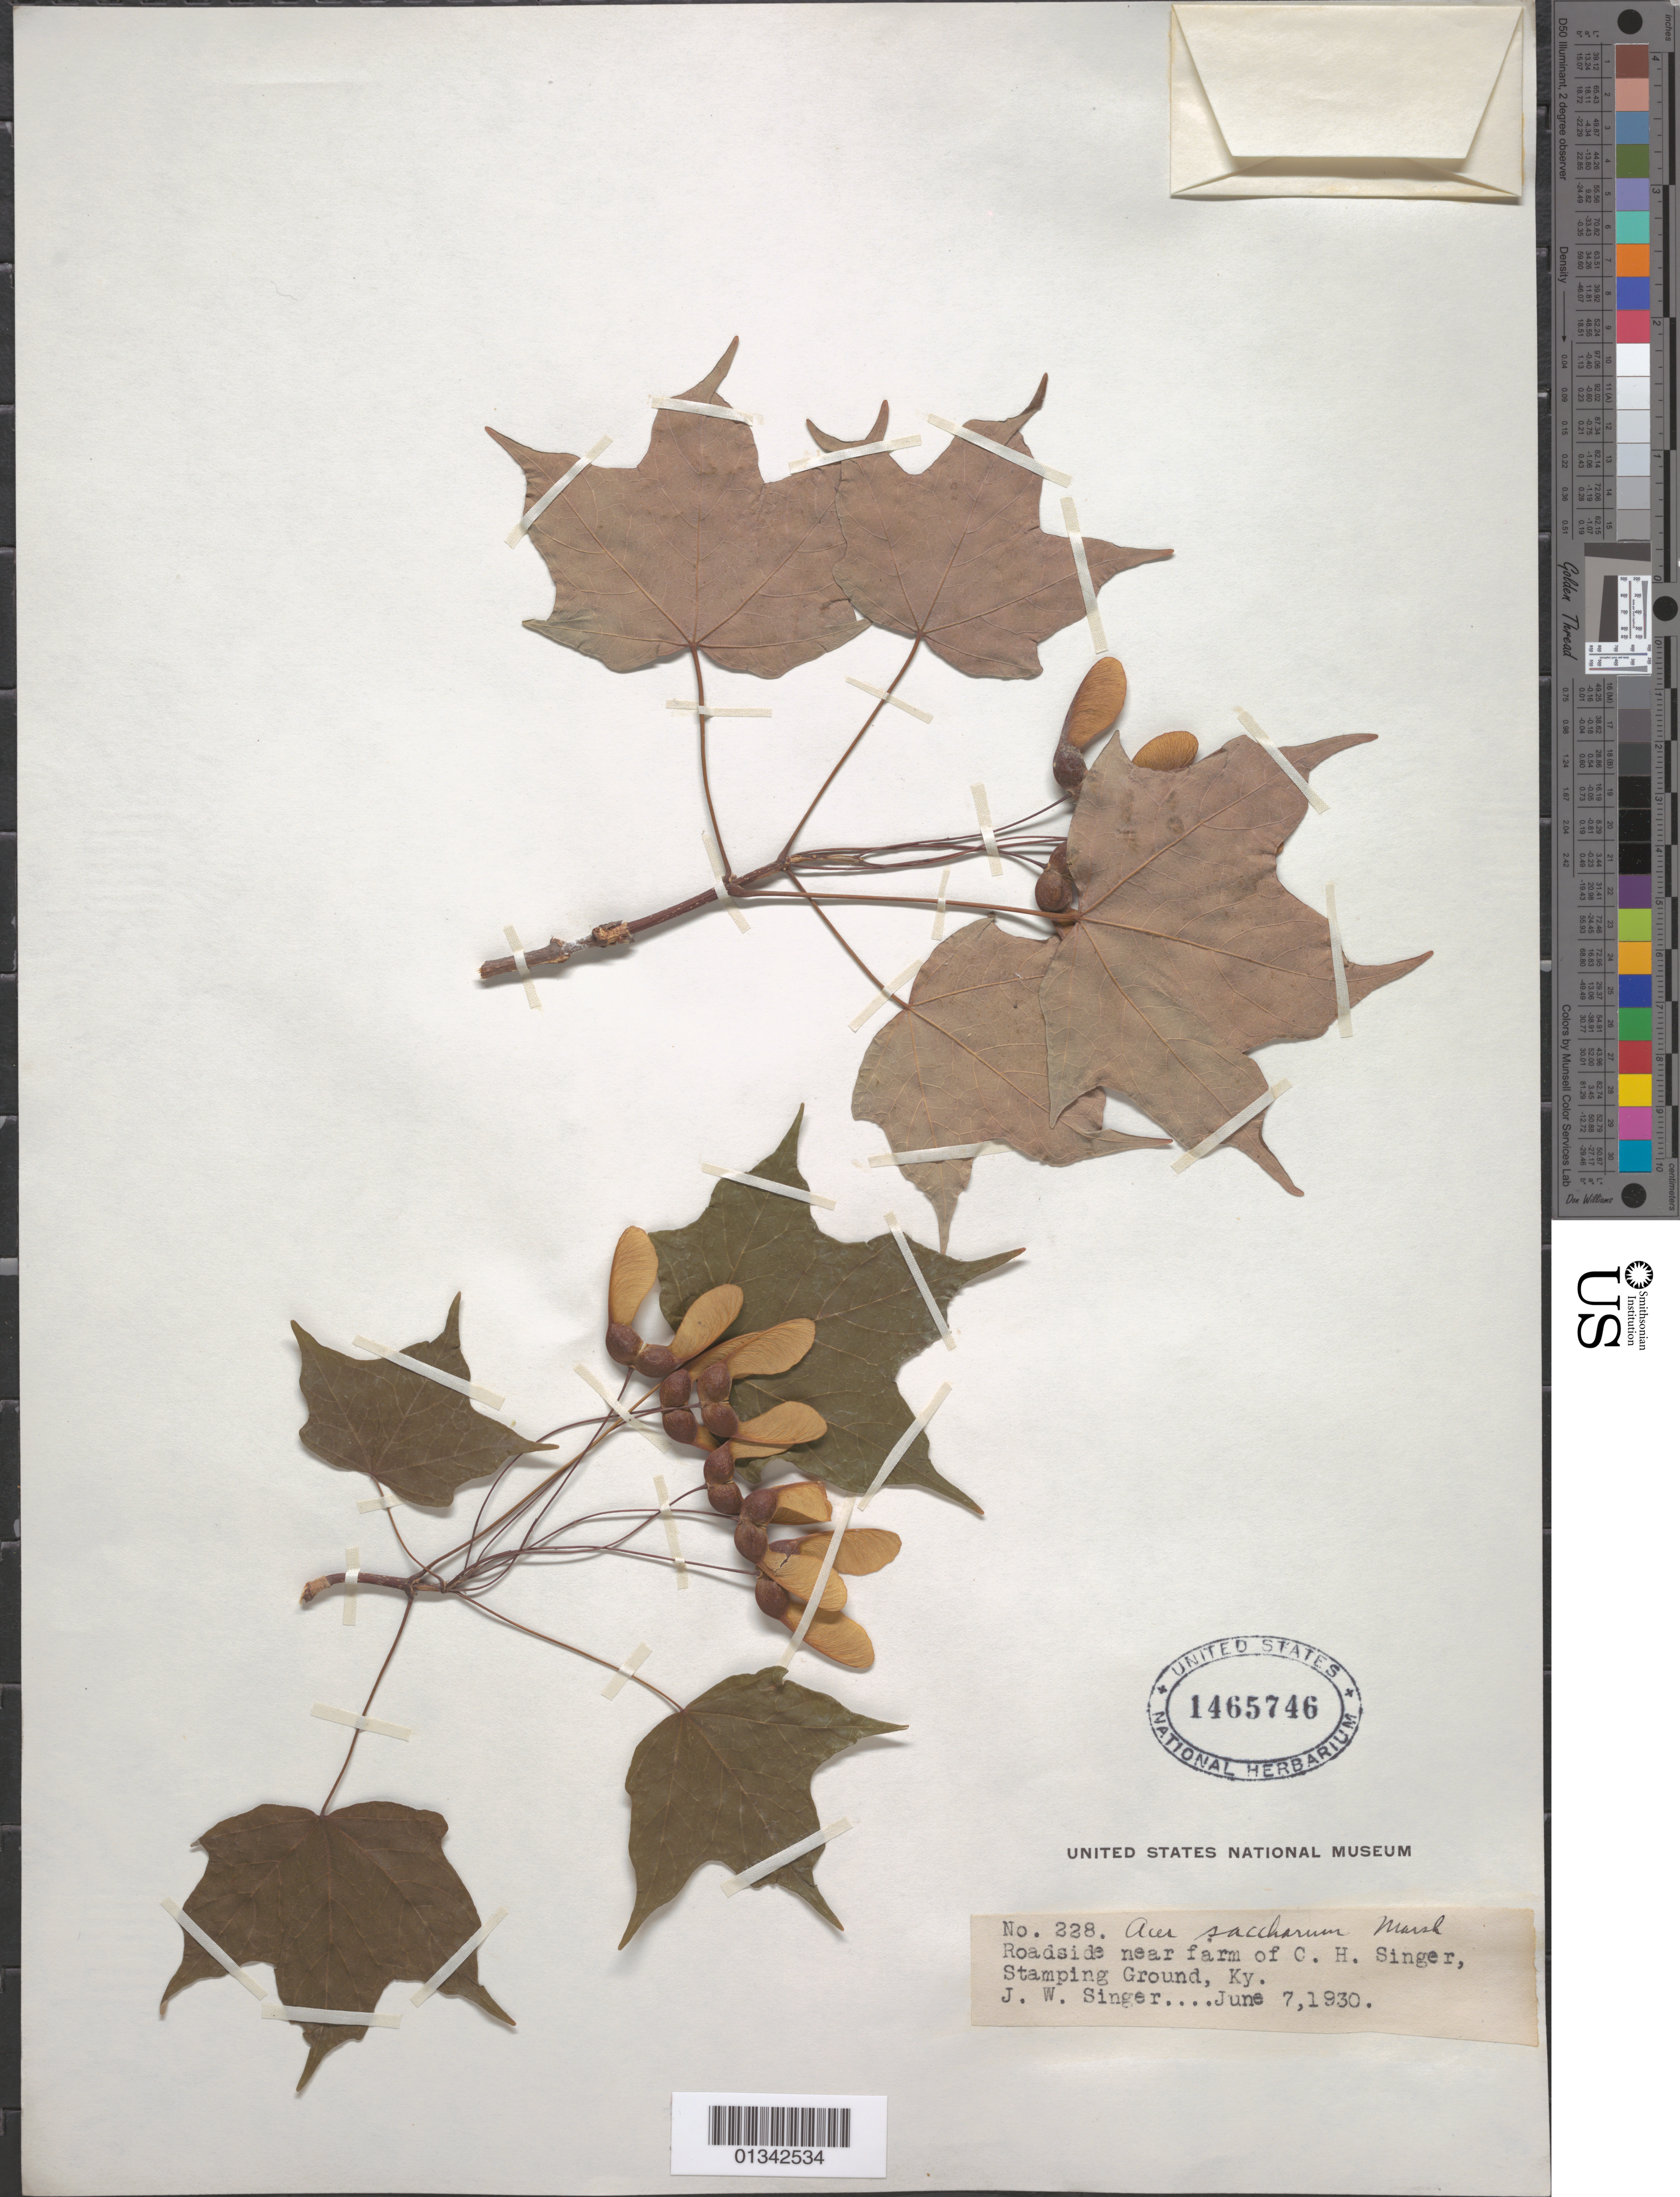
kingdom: Plantae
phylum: Tracheophyta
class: Magnoliopsida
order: Sapindales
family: Sapindaceae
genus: Acer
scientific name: Acer saccharum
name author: Marshall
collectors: J. EW. Singer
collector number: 228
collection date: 1930-06-07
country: United States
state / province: Kentucky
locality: Stamping Ground, near farm of C.H. Singer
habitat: Roadside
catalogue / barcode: US 1465746